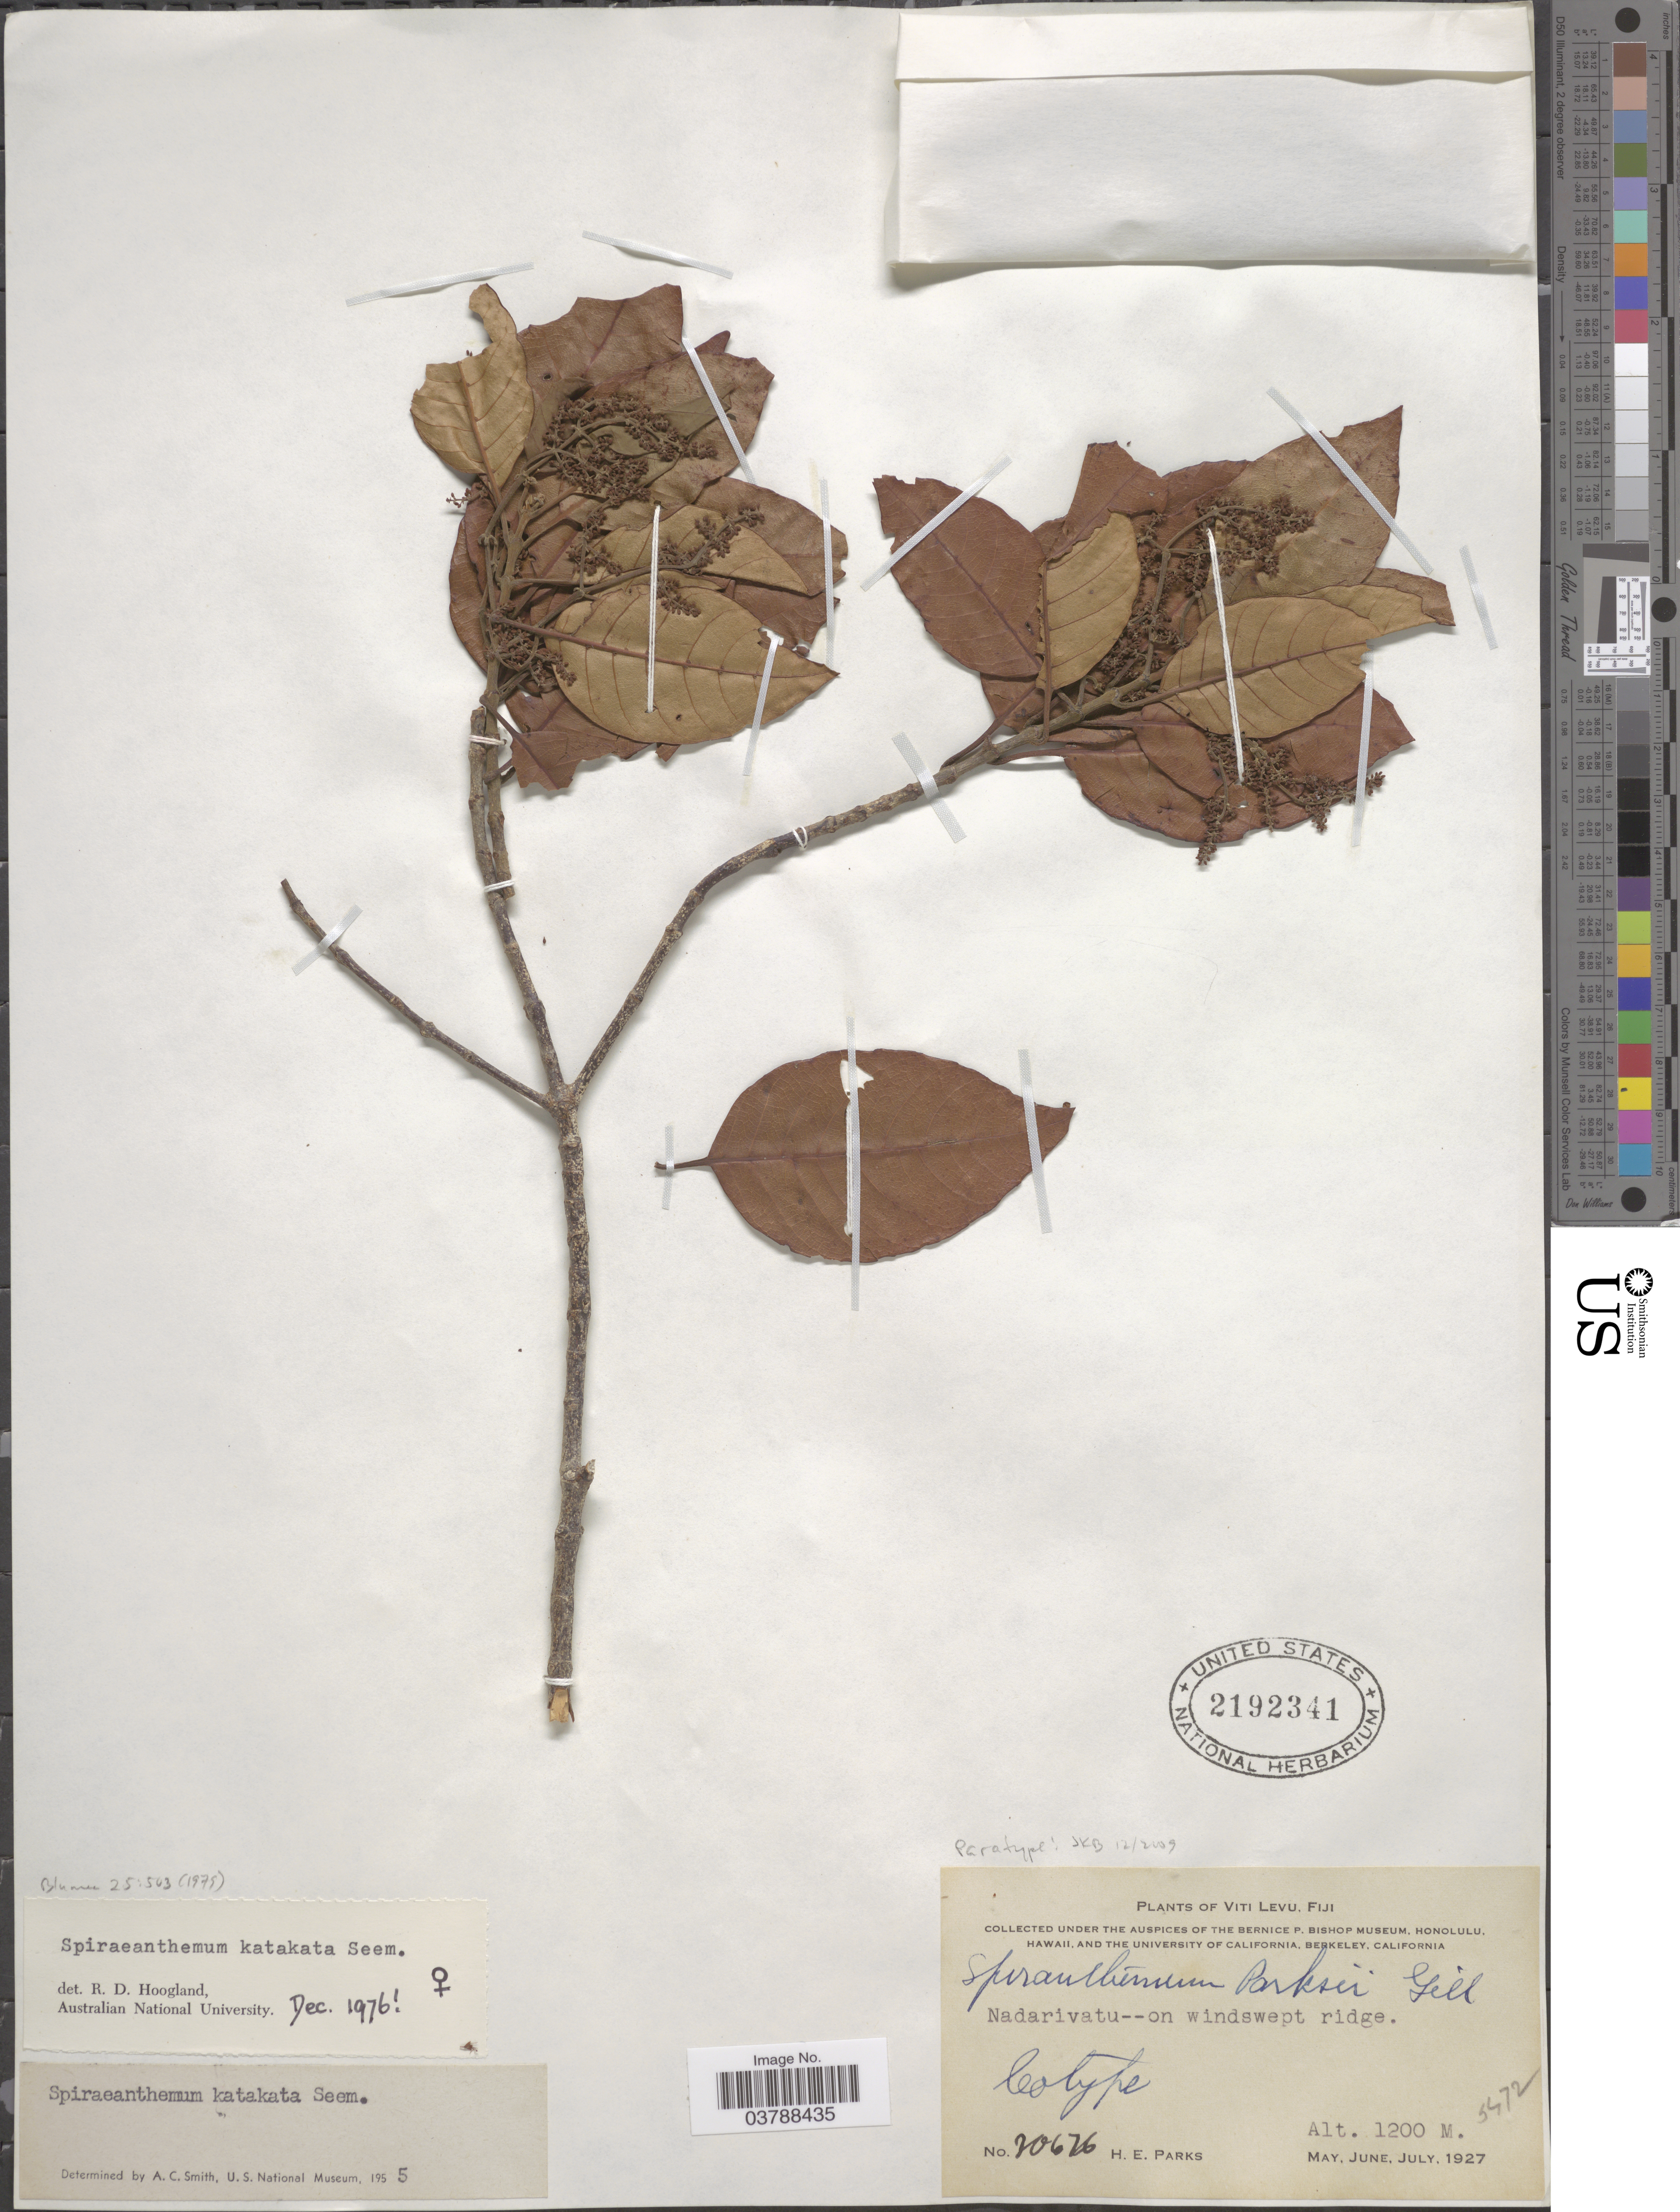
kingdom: Plantae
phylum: Tracheophyta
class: Magnoliopsida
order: Oxalidales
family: Cunoniaceae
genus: Spiraeanthemum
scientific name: Spiraeanthemum katakata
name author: Seem.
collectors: H. E. Parks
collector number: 20676*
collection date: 1927-05/1927-07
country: Fiji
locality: Viti Levu. Nadarivatu.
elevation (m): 1200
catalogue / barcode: US 2192341